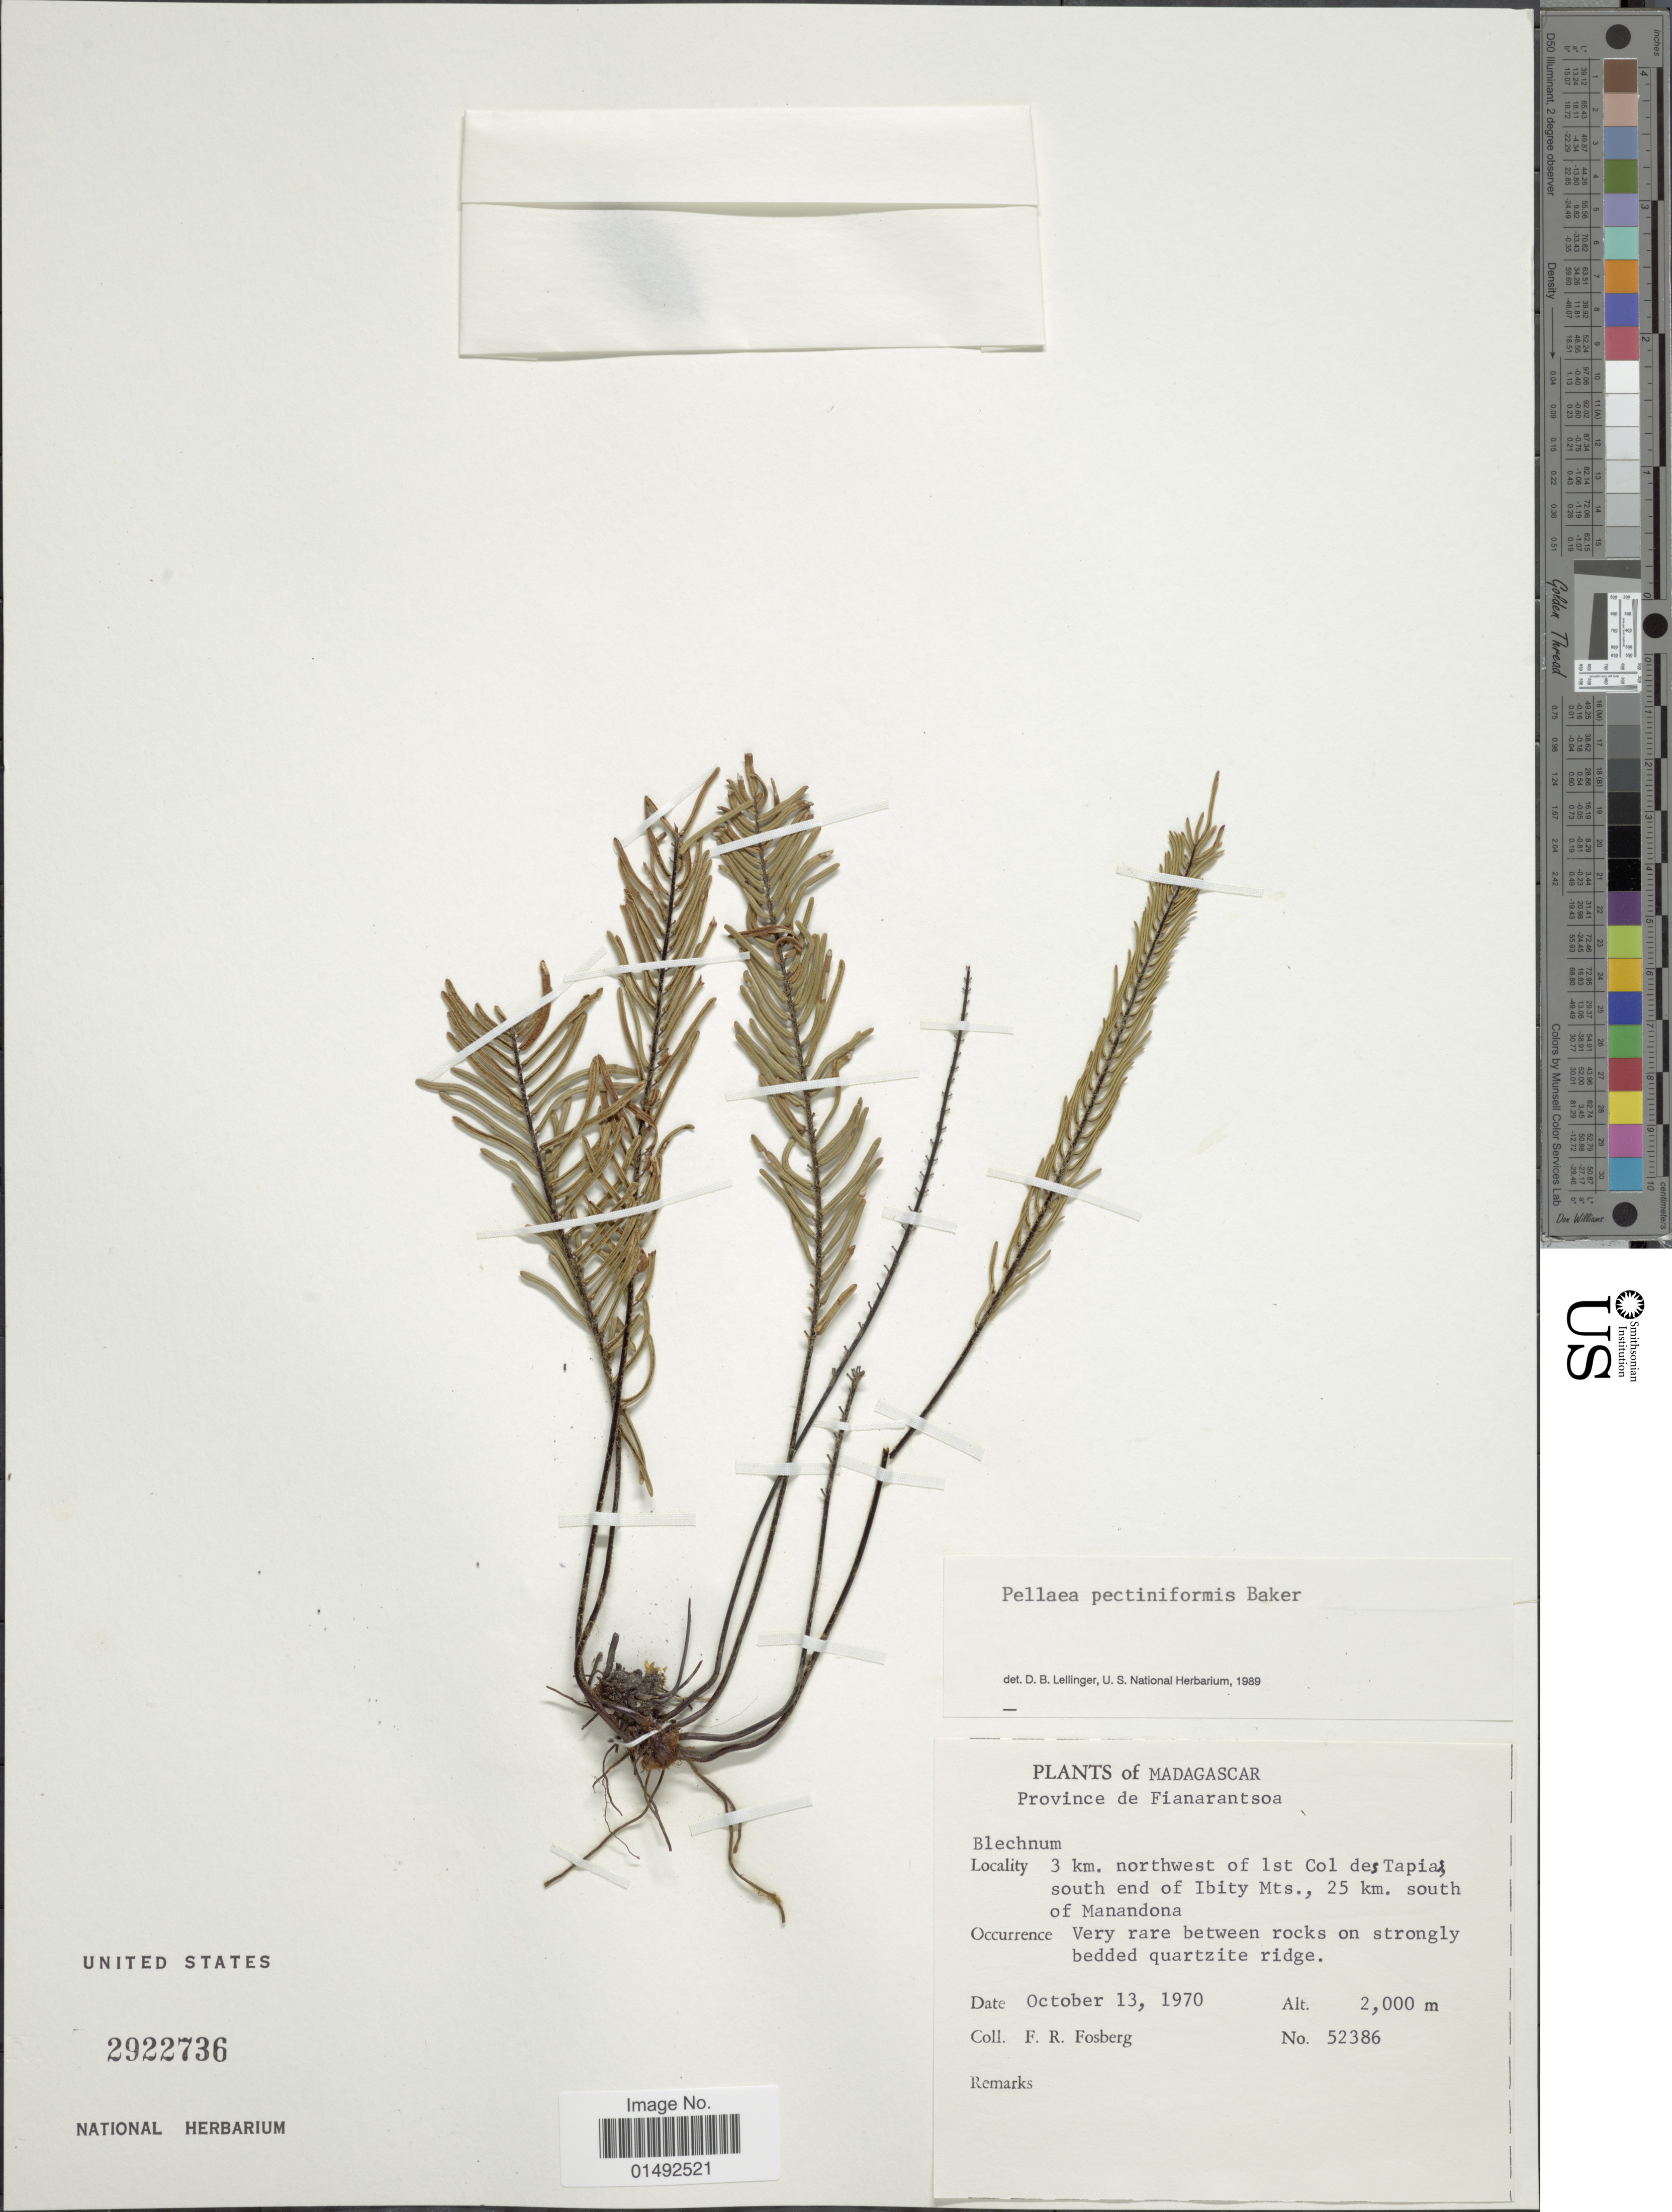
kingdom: Plantae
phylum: Tracheophyta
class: Polypodiopsida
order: Polypodiales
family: Pteridaceae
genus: Pellaea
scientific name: Pellaea pectiniformis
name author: Baker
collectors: F. R. Fosberg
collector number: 52386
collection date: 1970-10-13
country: Madagascar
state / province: Amoron'i Mania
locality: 3 km. northwest of 1st Col de Tapia, south end of ibity Mts., 25 km. south of Manandona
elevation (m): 2000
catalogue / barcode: US 2922736